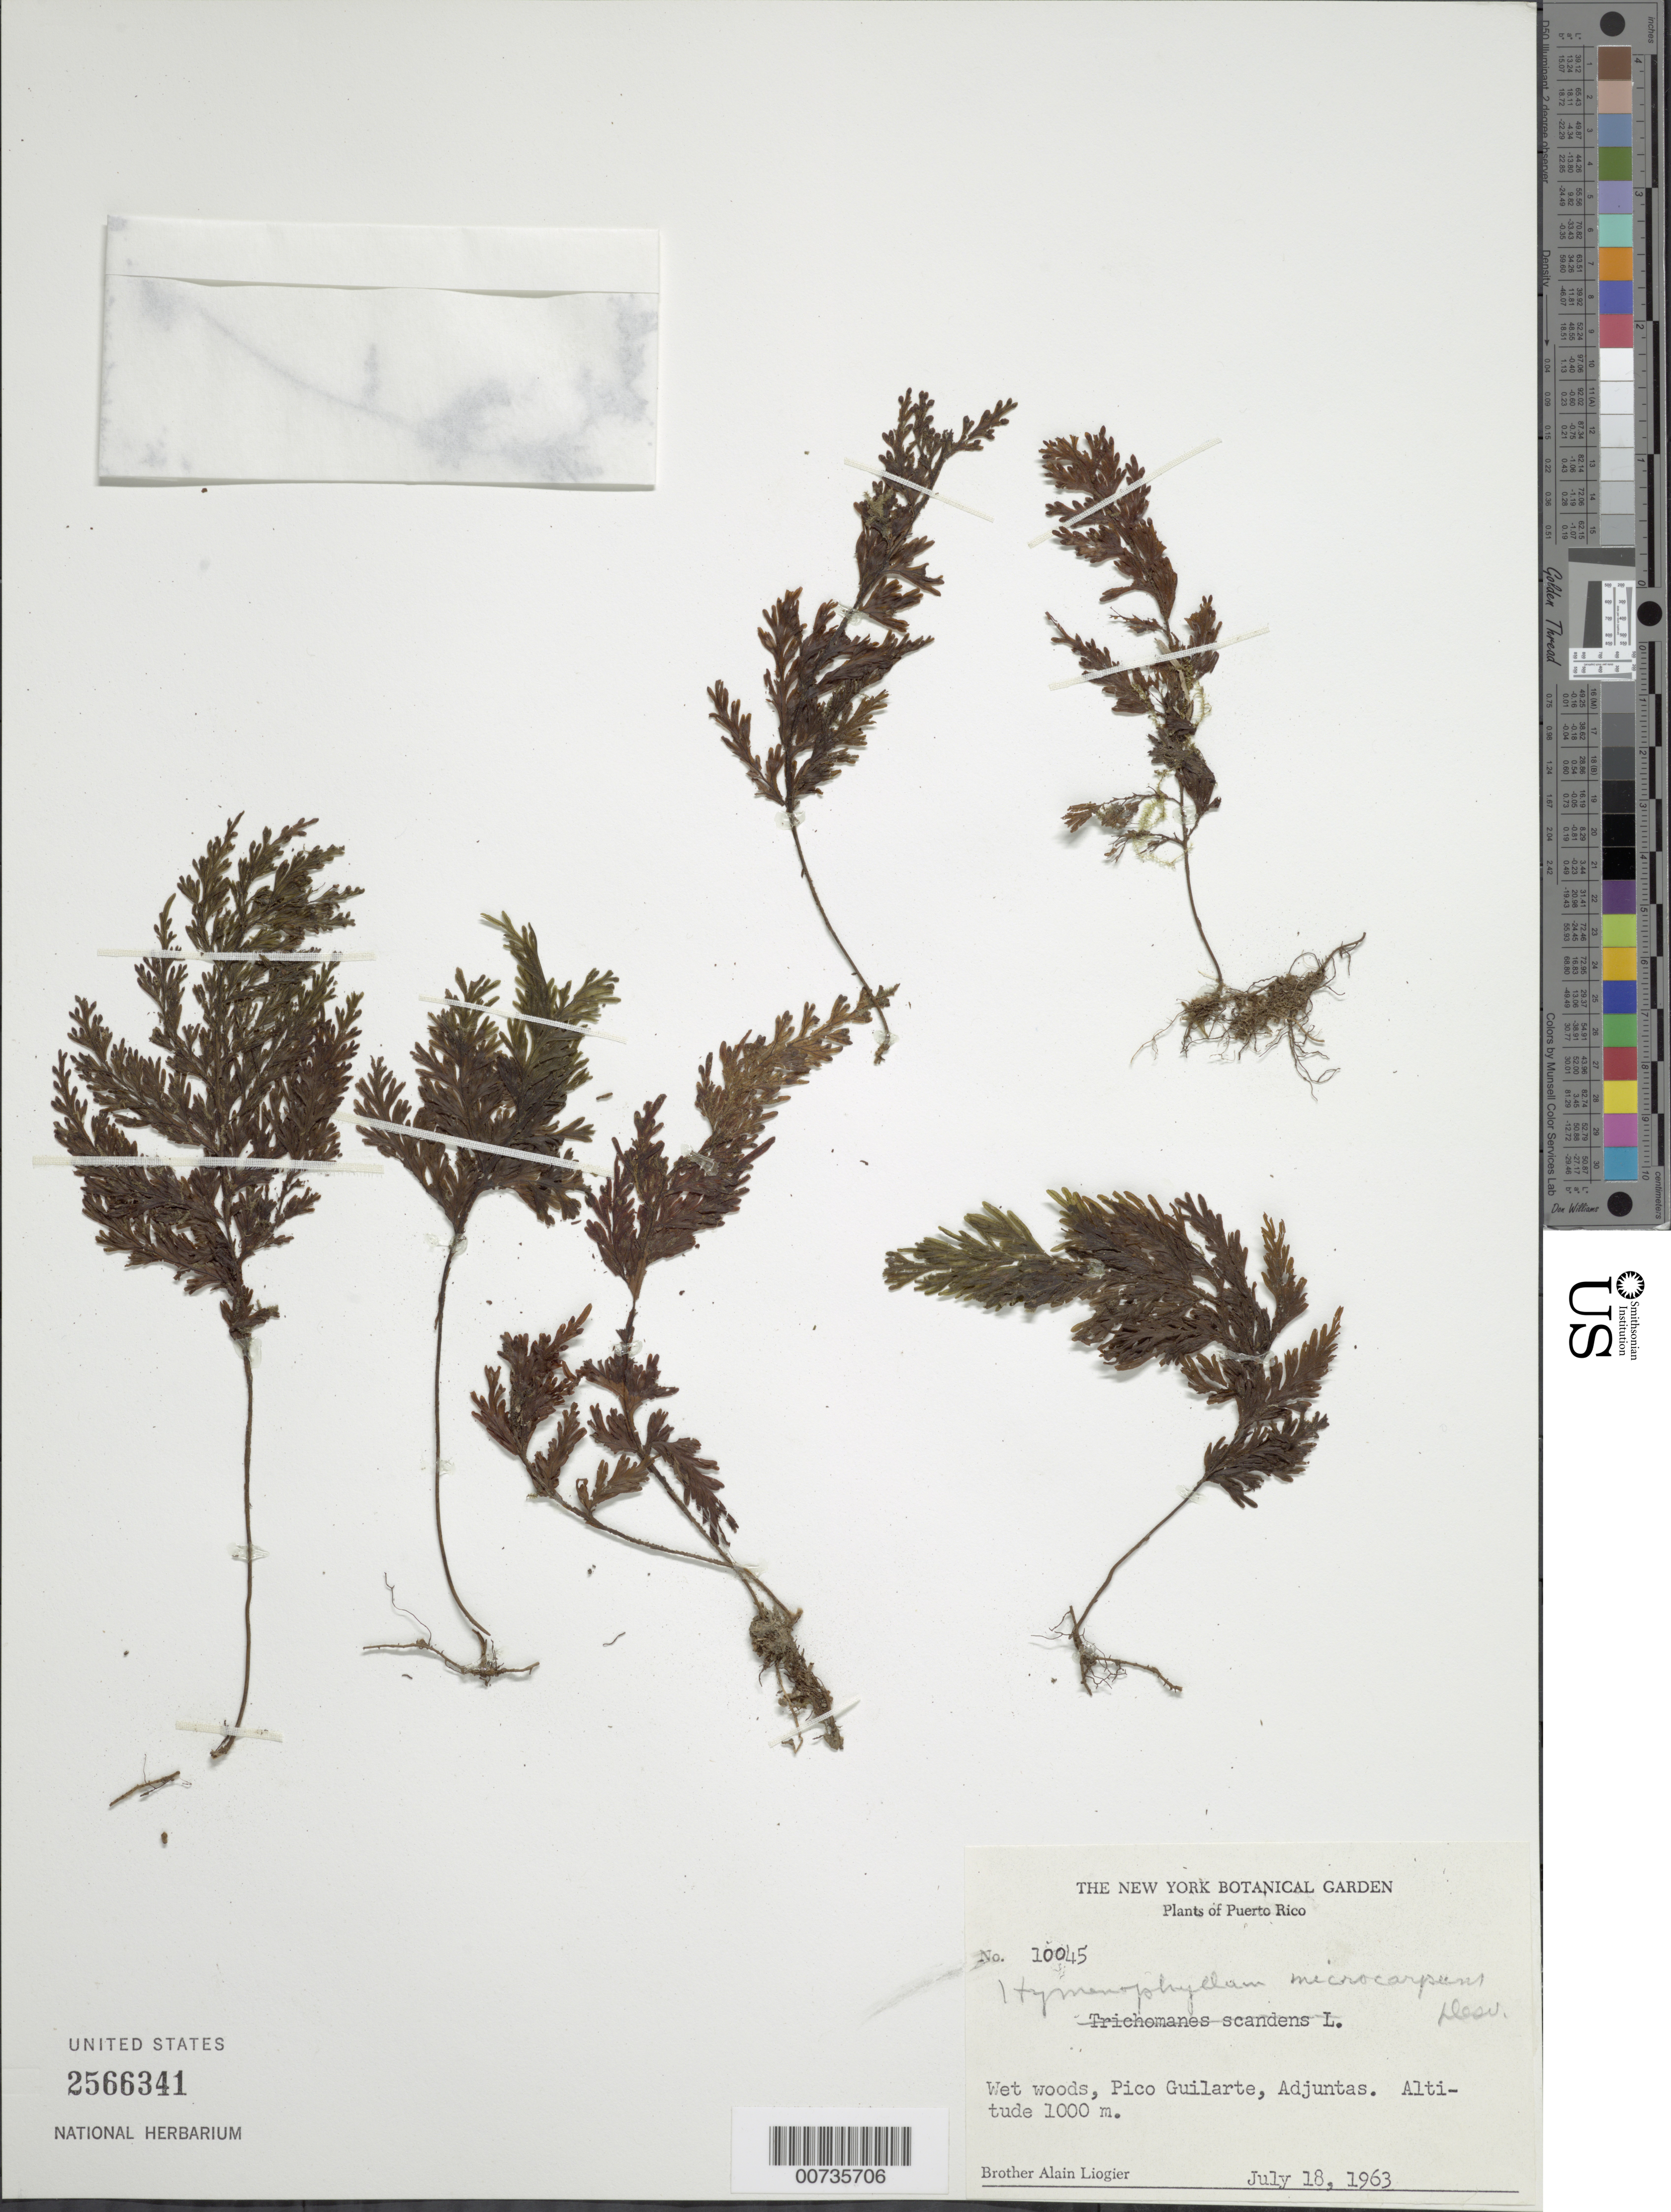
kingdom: Plantae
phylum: Tracheophyta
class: Polypodiopsida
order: Hymenophyllales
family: Hymenophyllaceae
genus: Hymenophyllum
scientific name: Hymenophyllum microcarpum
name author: (Desv.) Lellinger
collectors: A. H. Liogier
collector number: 10045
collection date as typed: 18 Jul 1963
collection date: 1963-07-18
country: Puerto Rico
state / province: Adjuntas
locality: Pico Guilarte, Adjuntas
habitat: Wet woods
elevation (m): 1000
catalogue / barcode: US 2566341